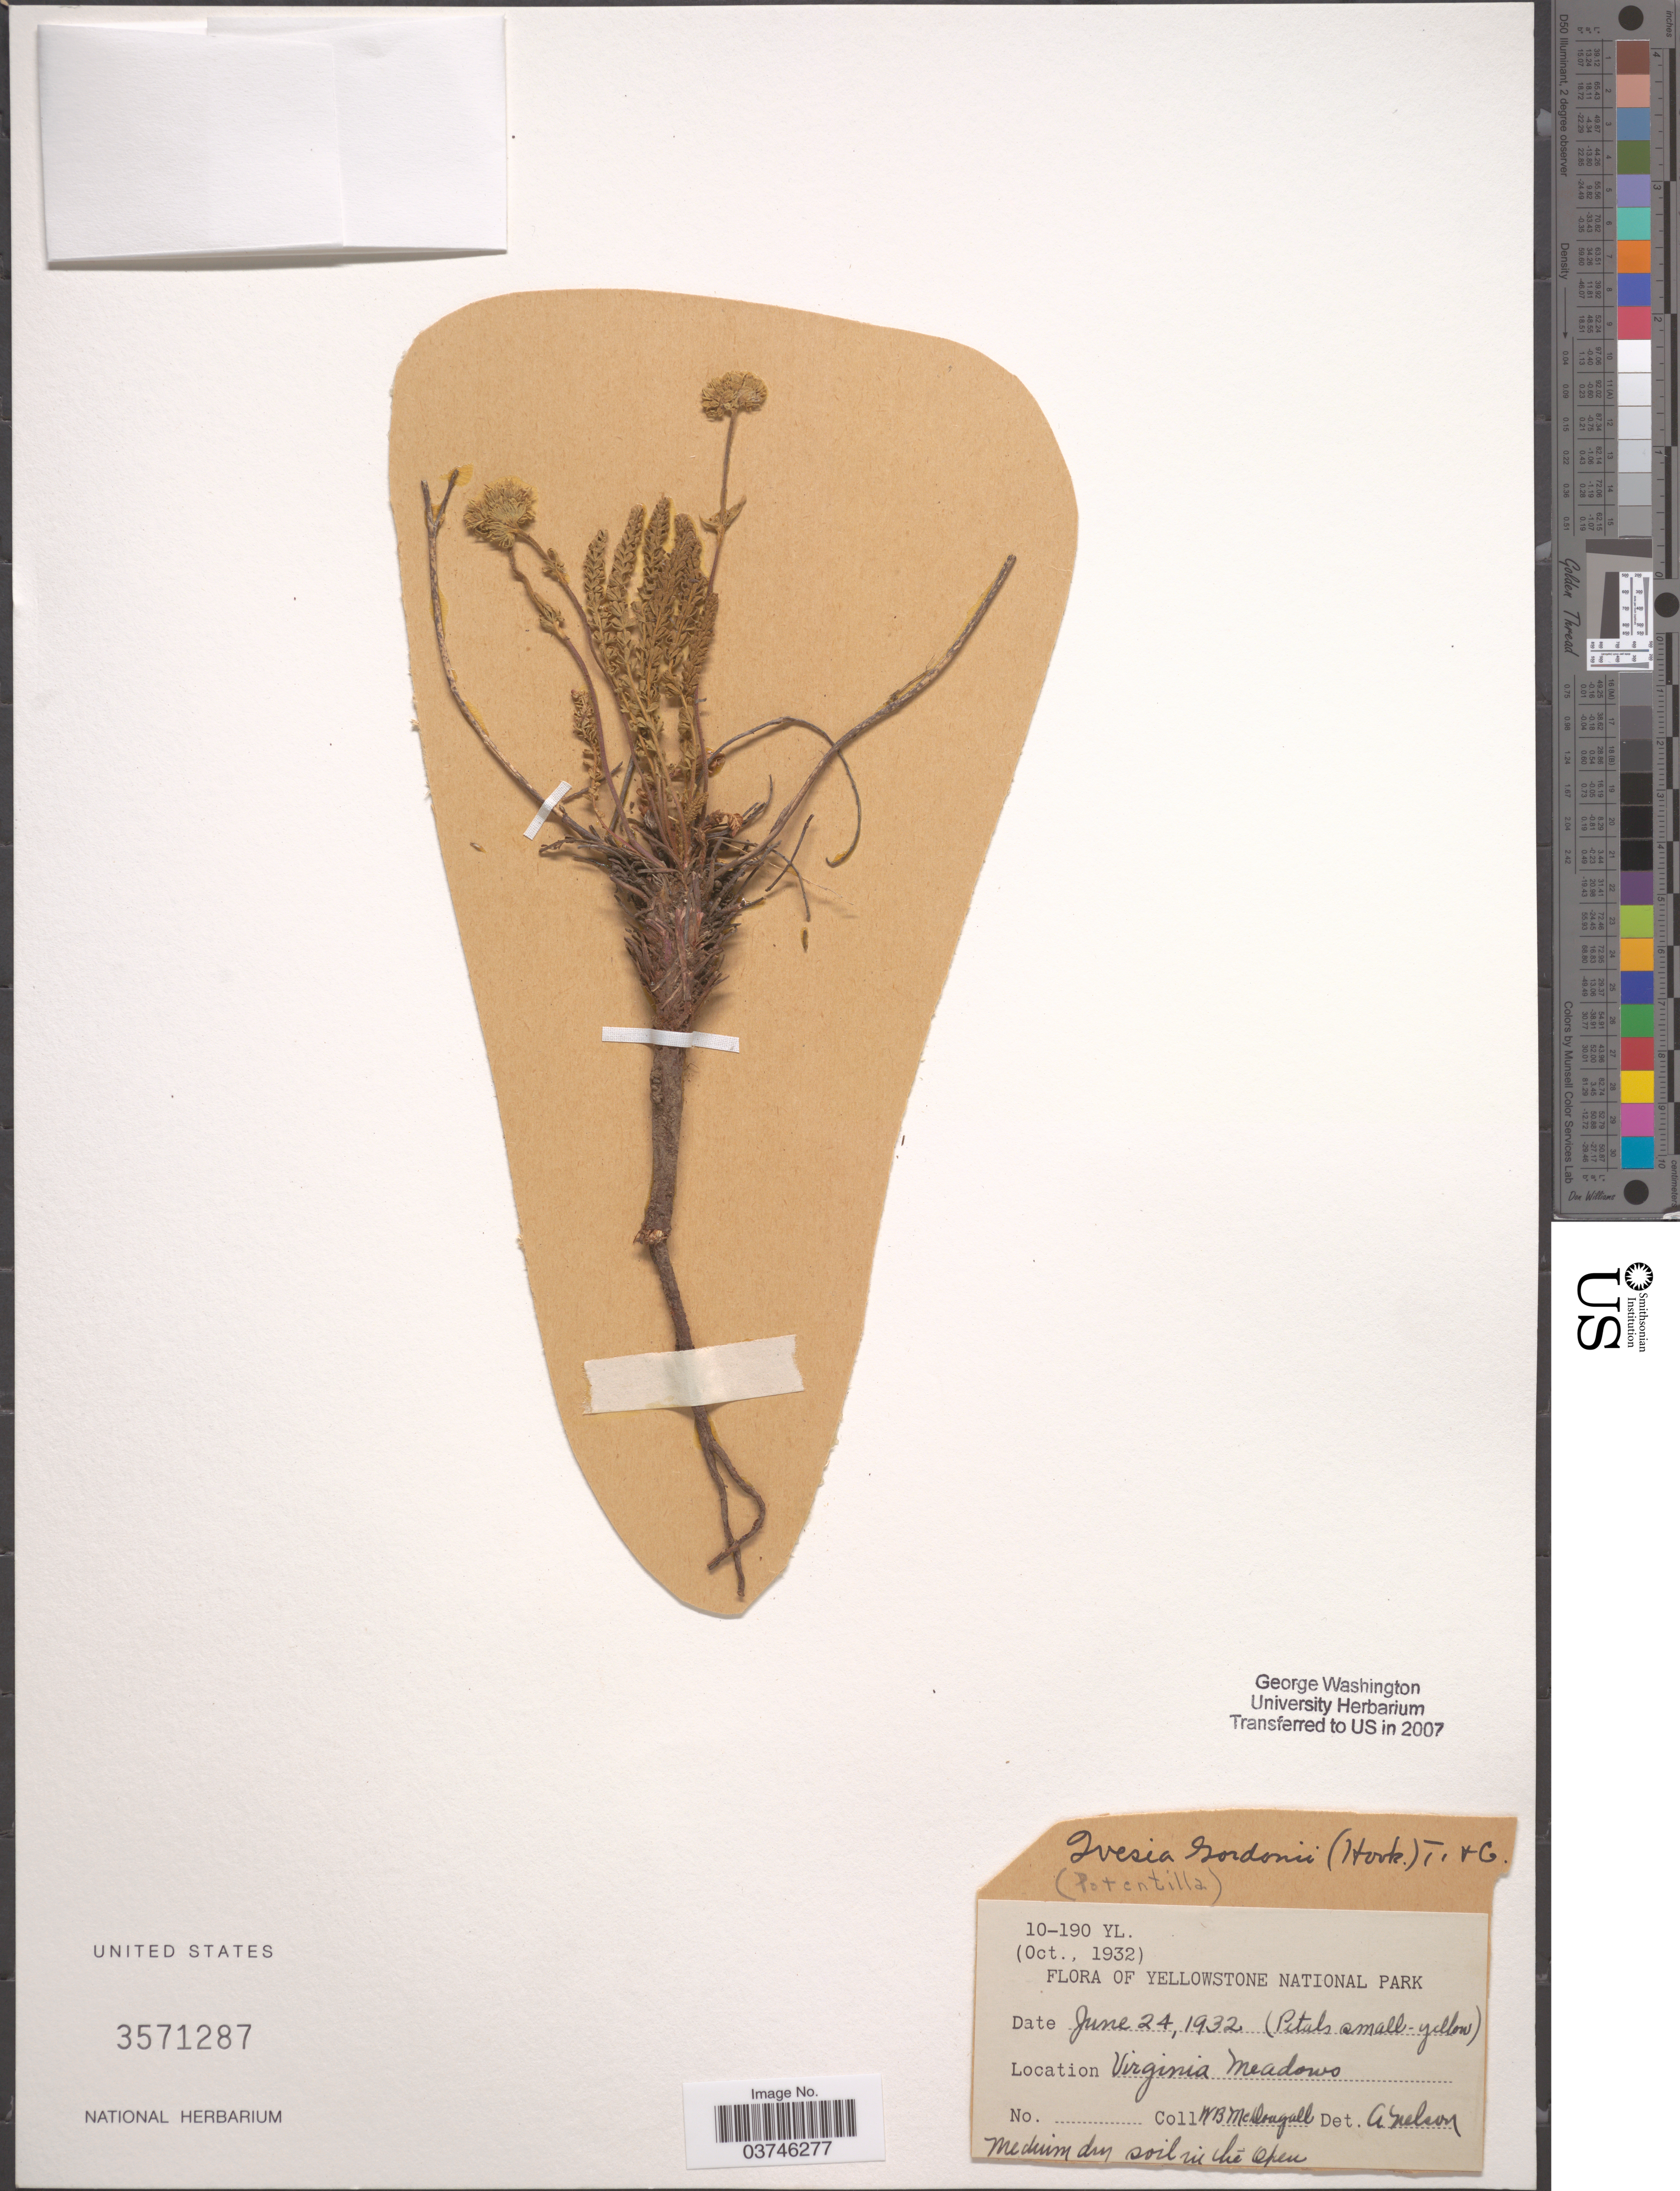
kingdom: Plantae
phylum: Tracheophyta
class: Magnoliopsida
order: Rosales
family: Rosaceae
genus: Potentilla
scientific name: Potentilla gordonii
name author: (Hook.) Greene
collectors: W. B. McDougall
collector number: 10-190YL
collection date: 1932-06-24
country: United States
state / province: Wyoming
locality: Yellowstone National Park. Virginia Meadows.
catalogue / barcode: US 3571287